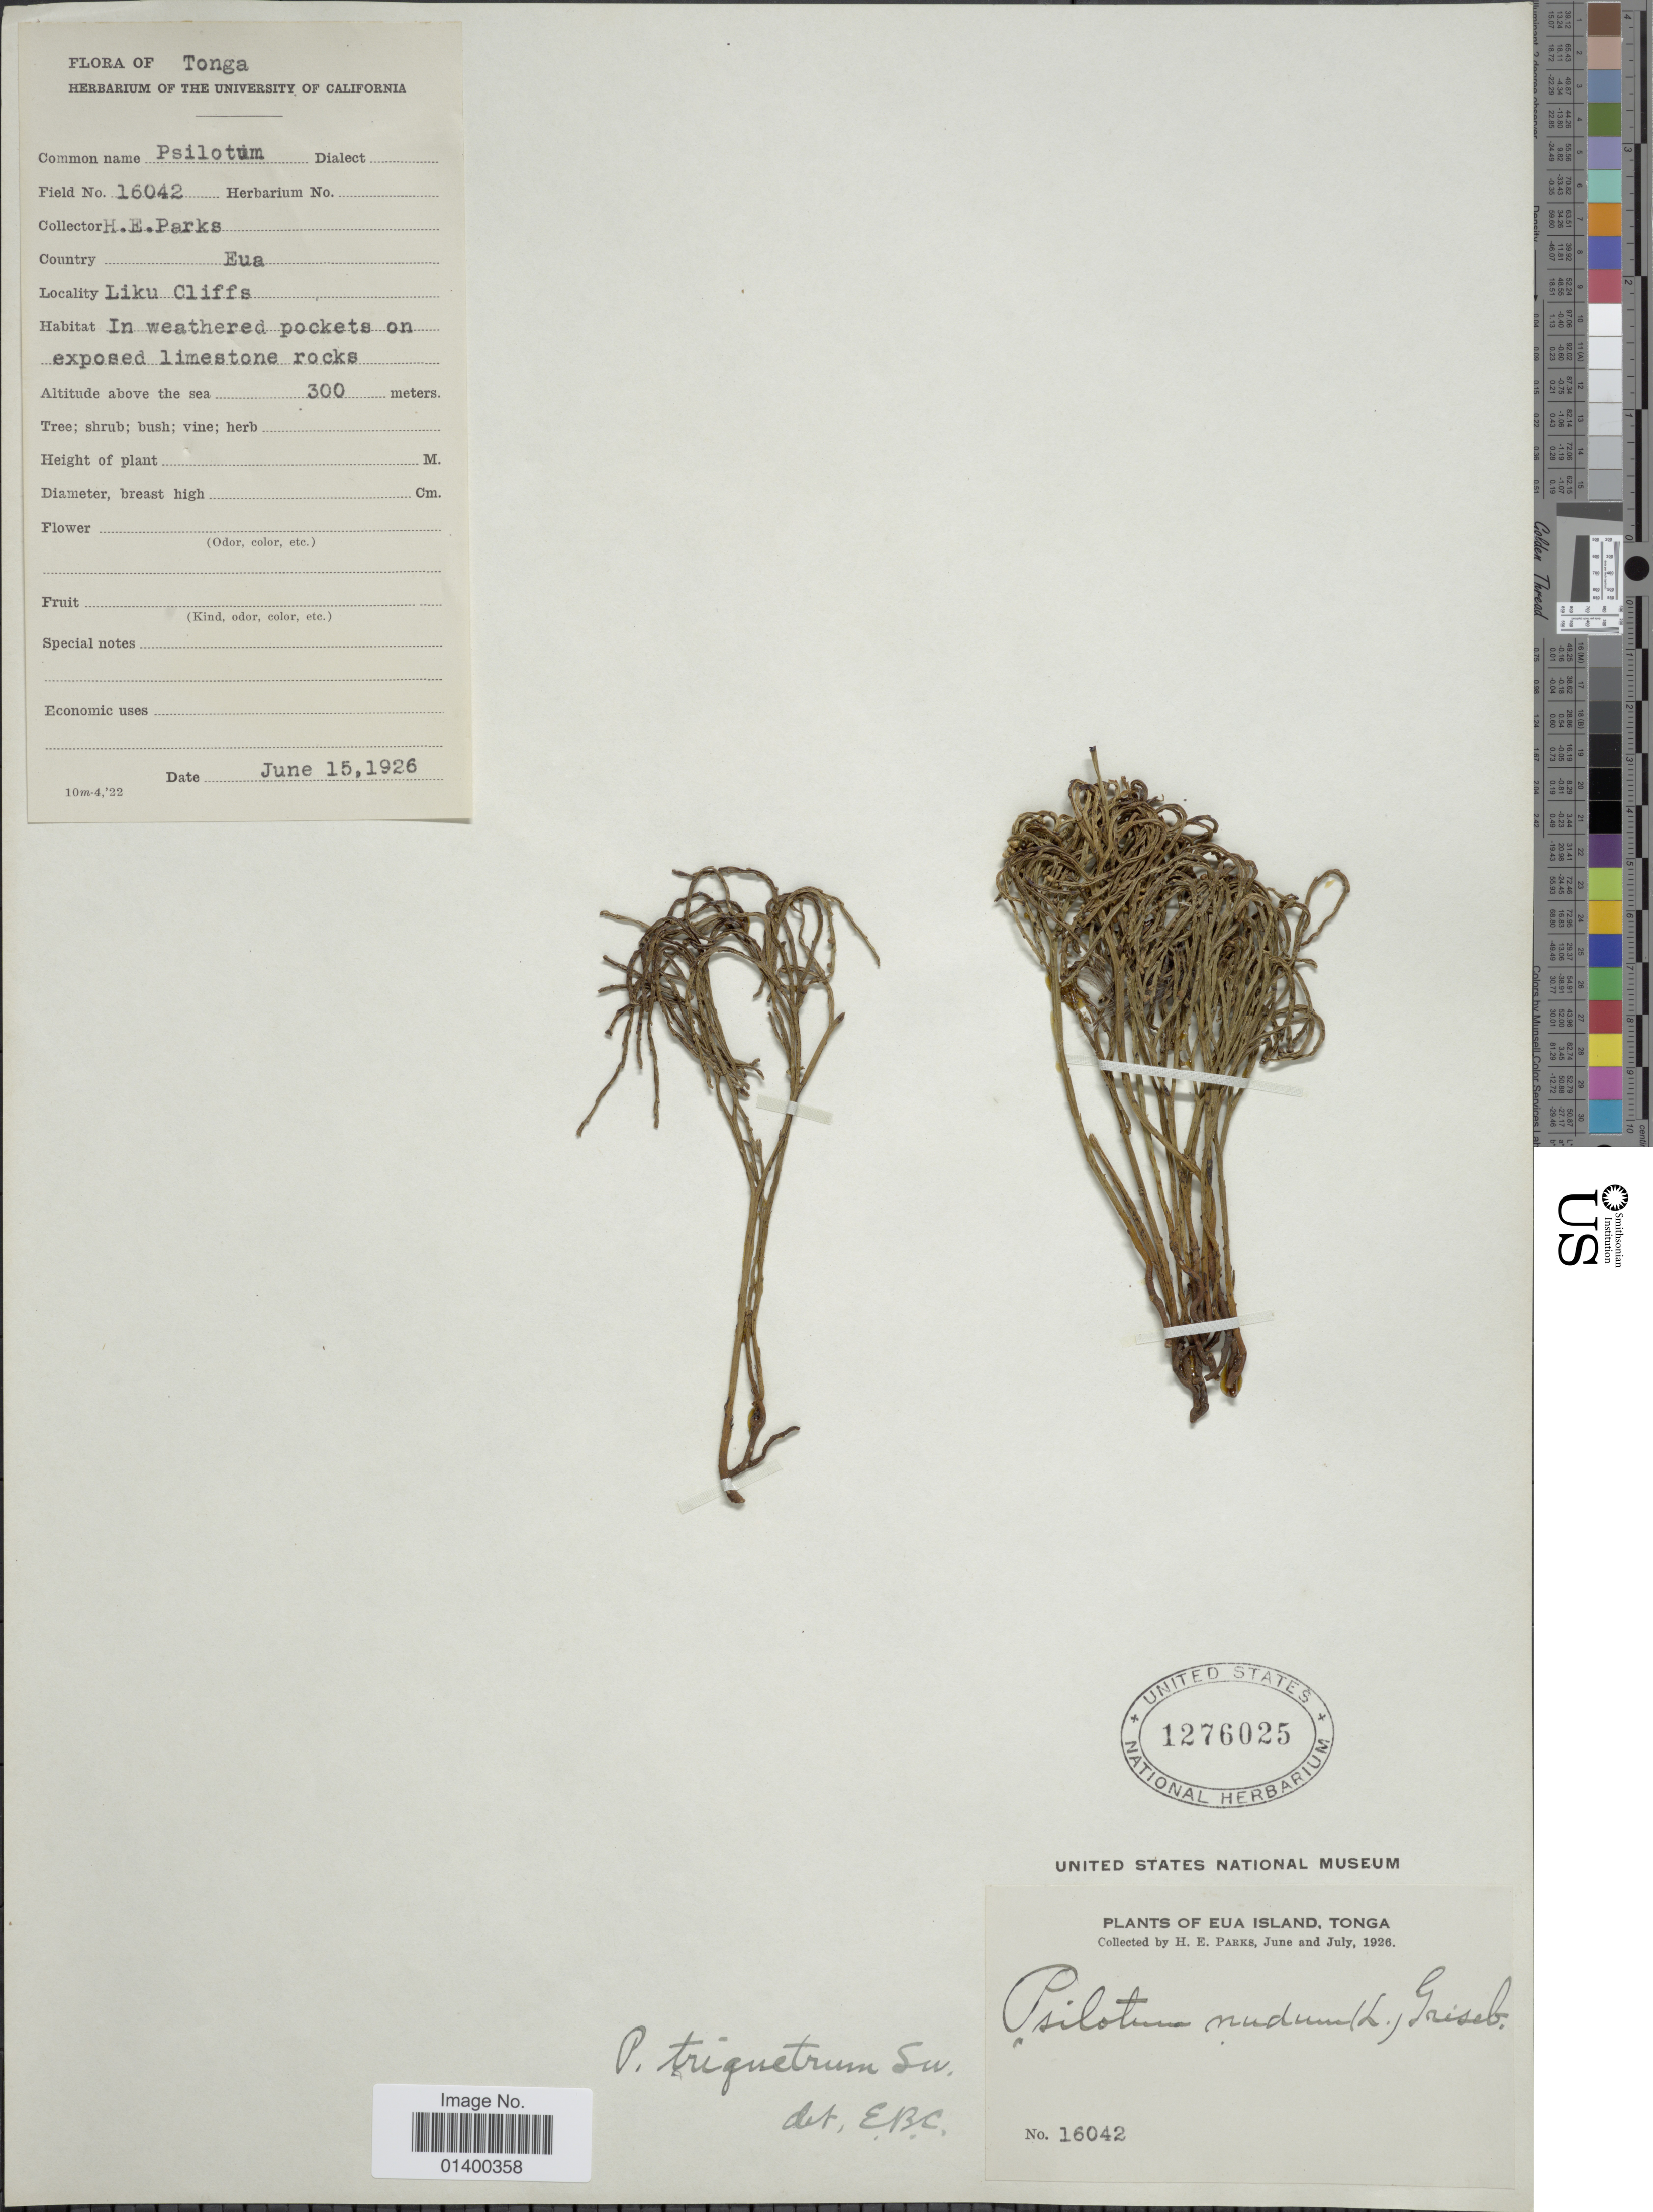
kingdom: Plantae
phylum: Tracheophyta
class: Polypodiopsida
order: Psilotales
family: Psilotaceae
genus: Psilotum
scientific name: Psilotum nudum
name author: (L.) P. Beauv.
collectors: H. E. Parks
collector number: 16042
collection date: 1926-06-15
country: Tonga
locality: Eua, Liku cliffs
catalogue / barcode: US 1276025